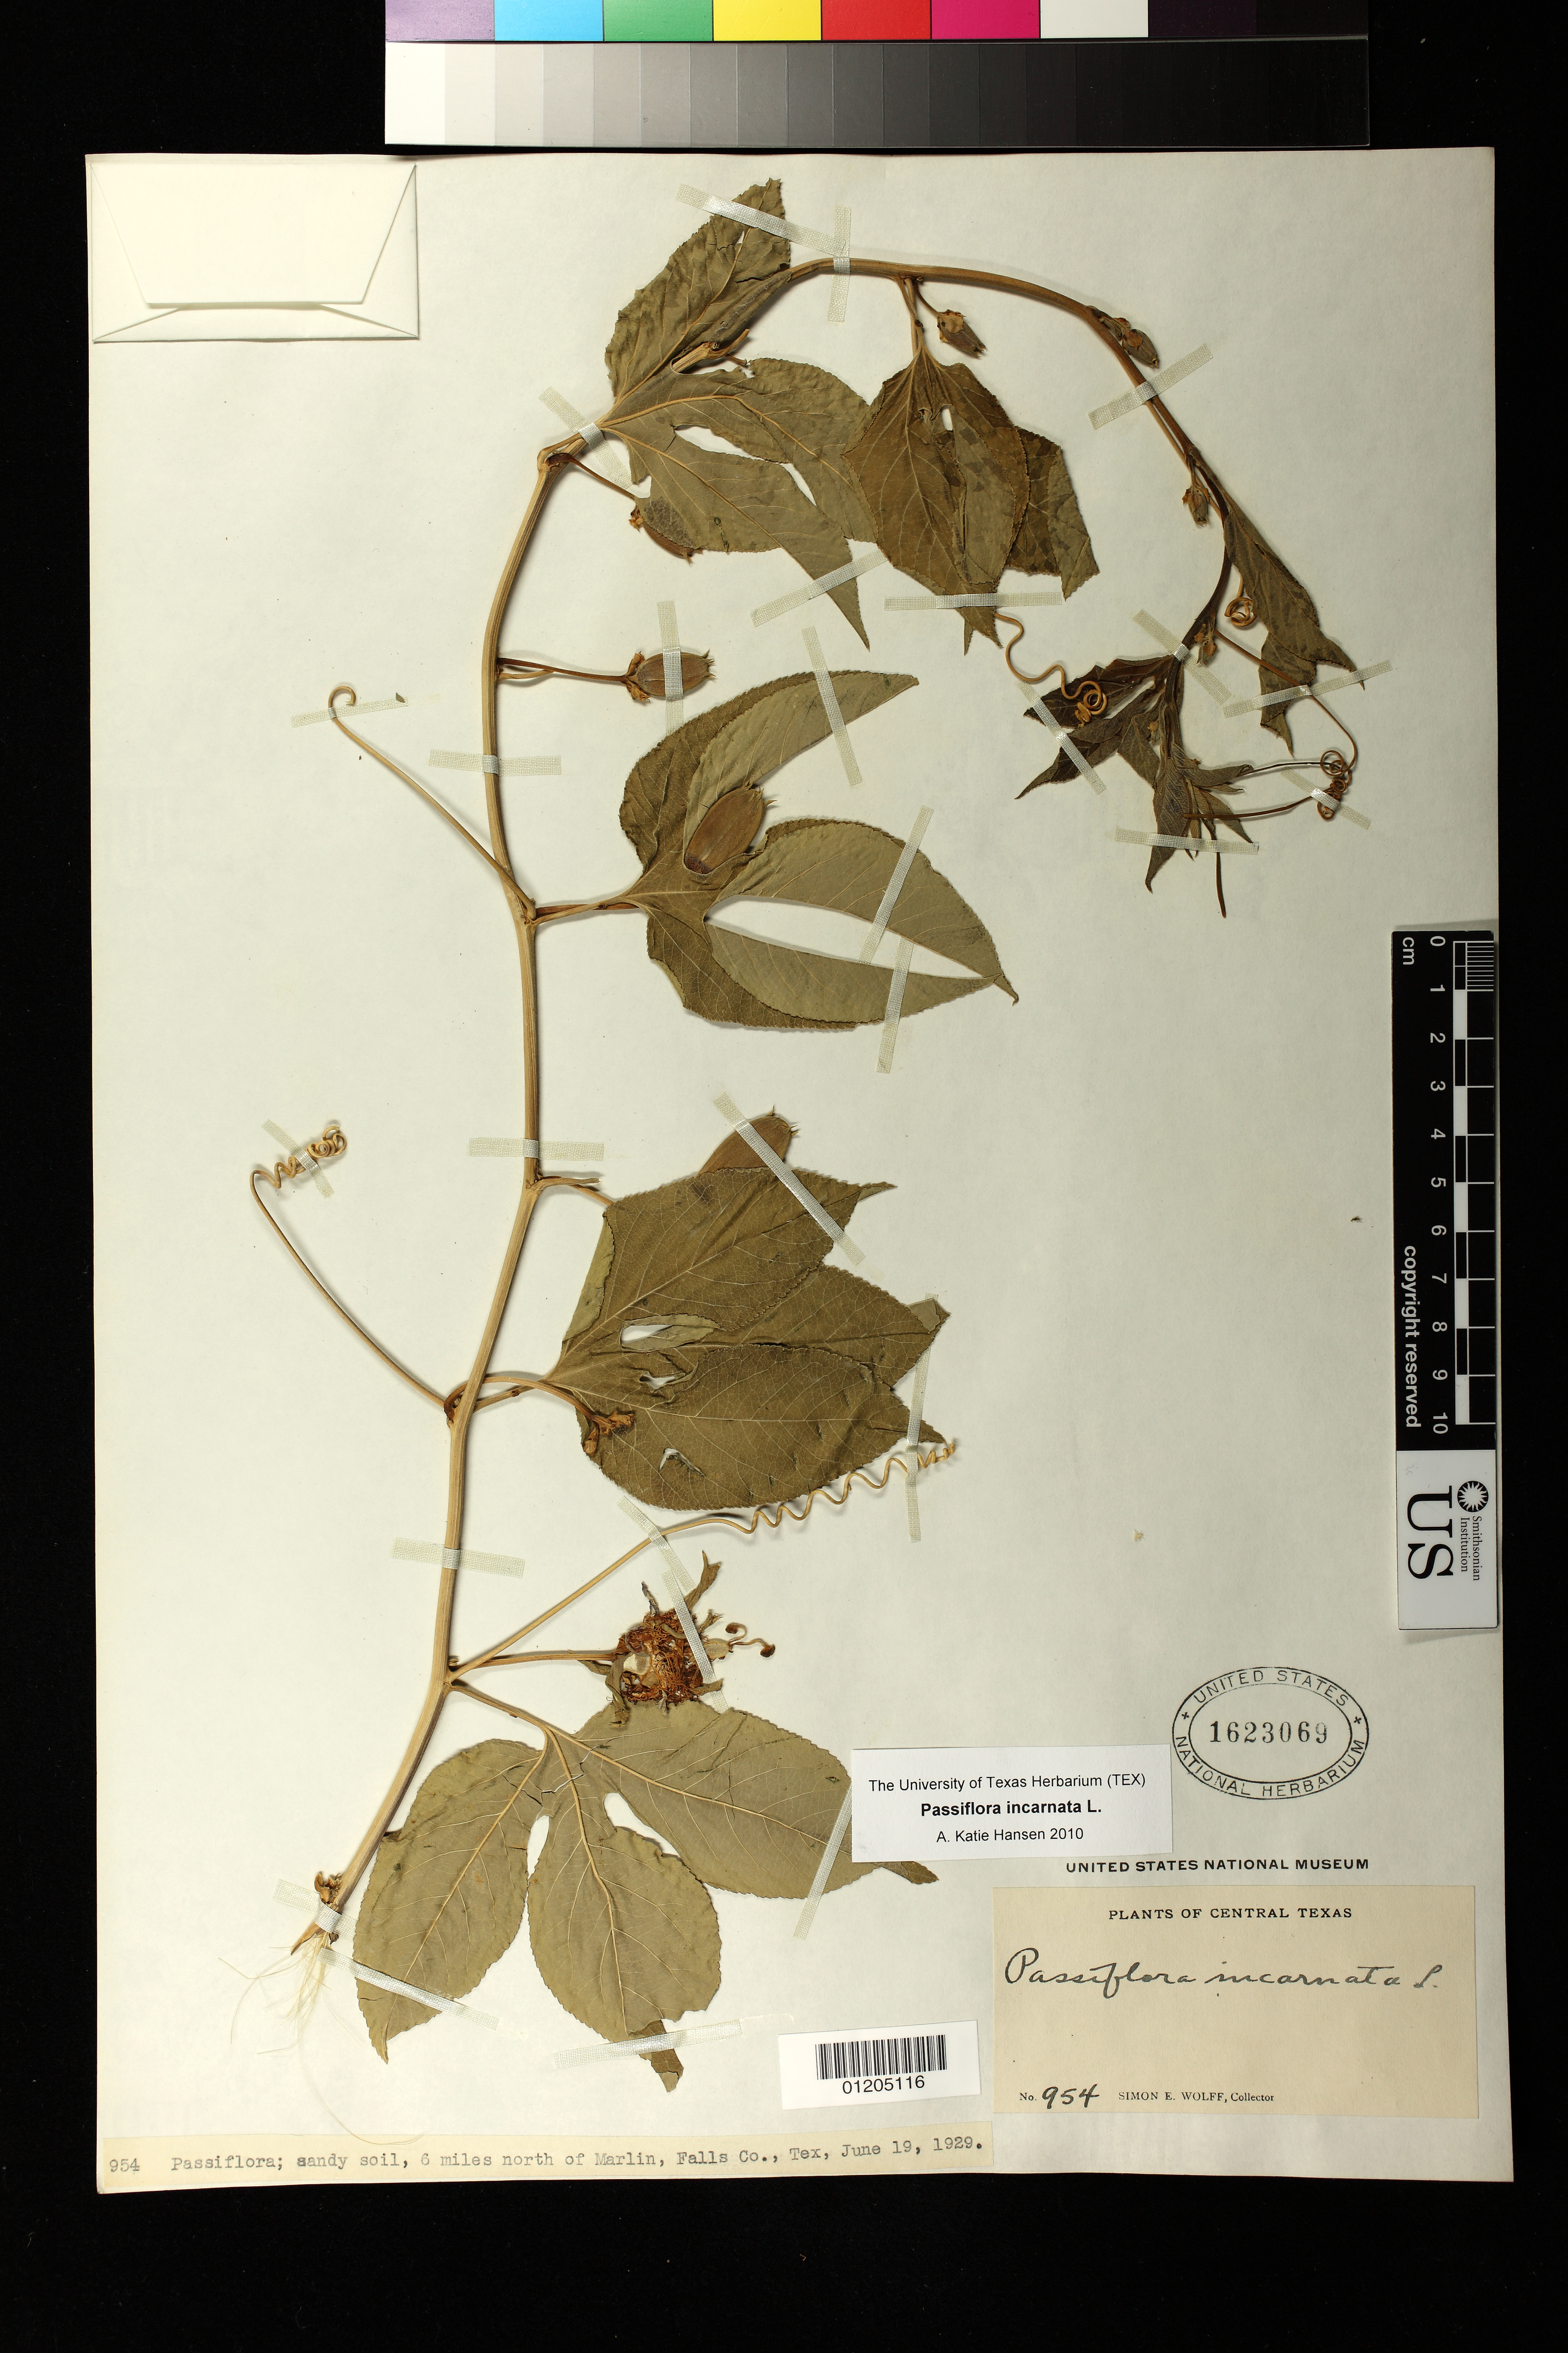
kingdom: Plantae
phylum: Tracheophyta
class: Magnoliopsida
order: Malpighiales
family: Passifloraceae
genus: Passiflora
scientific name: Passiflora incarnata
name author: L.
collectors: S. E. Wolff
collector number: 954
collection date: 1929-06-19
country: United States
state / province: Texas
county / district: Falls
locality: sandy soil, 6 miles north of Marlin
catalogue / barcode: US 1623069